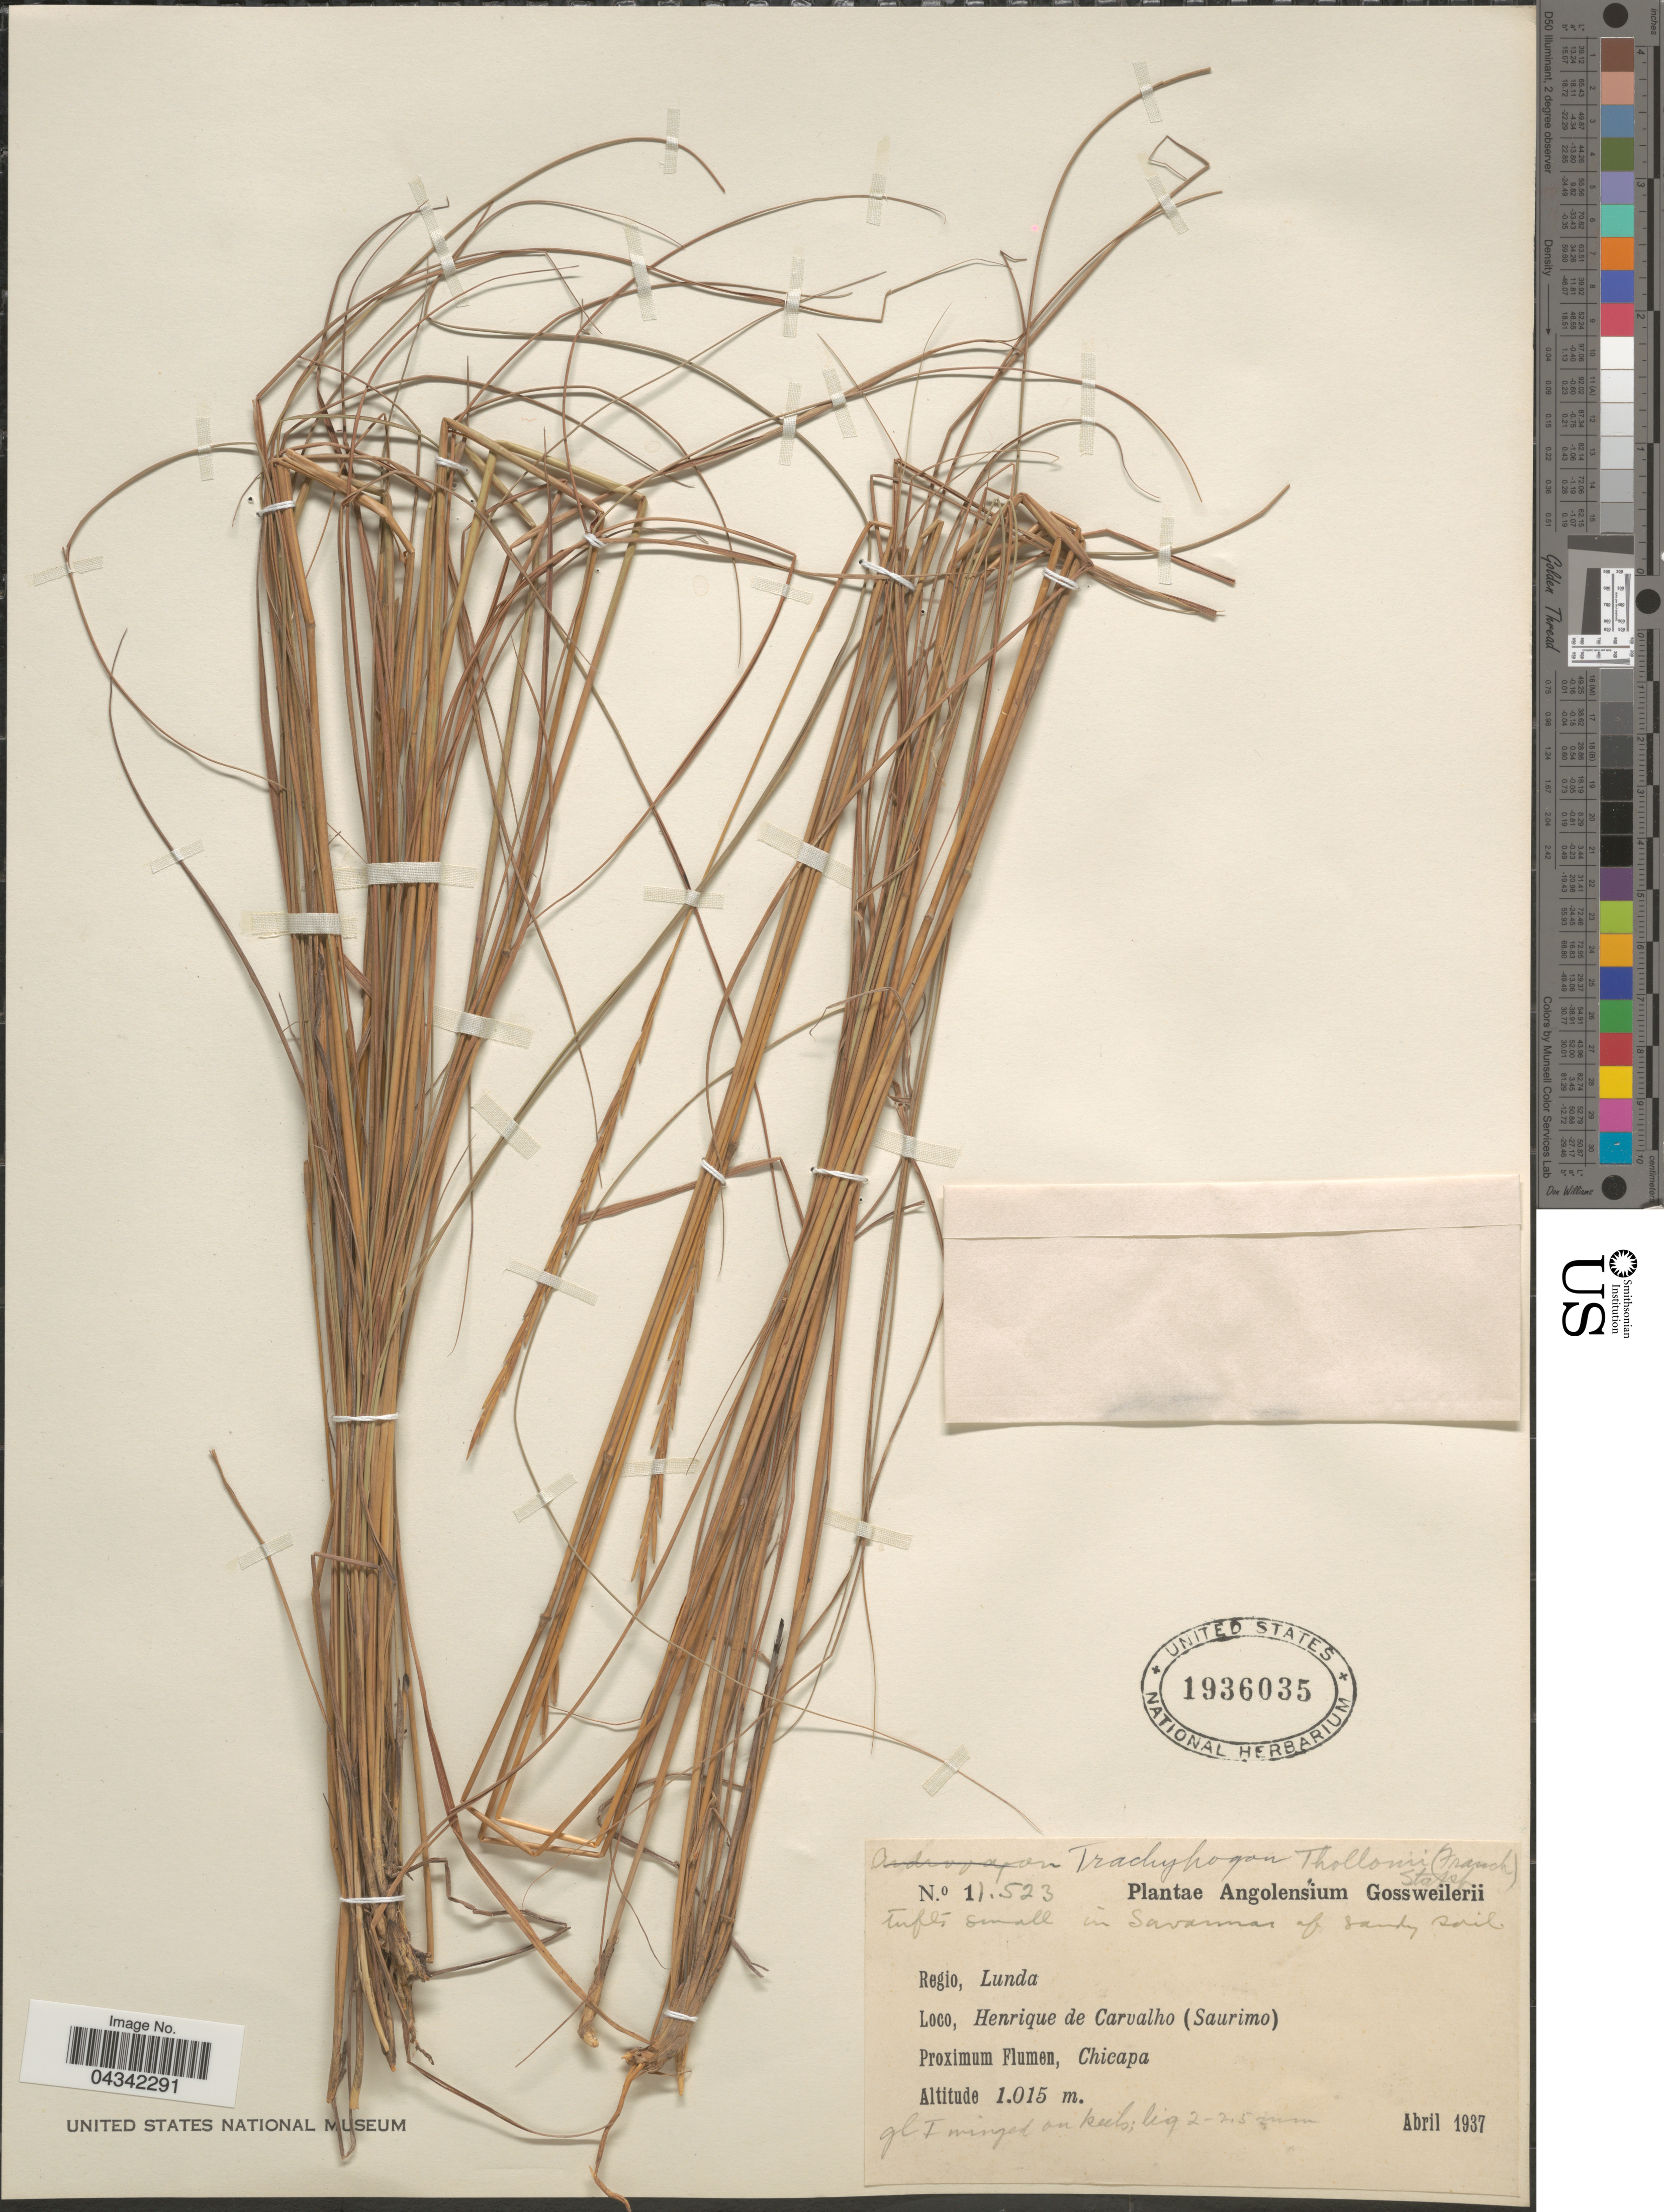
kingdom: Plantae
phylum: Tracheophyta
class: Liliopsida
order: Poales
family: Poaceae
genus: Trachypogon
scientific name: Trachypogon spicatus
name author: (L. f.) Kuntze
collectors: -. Gossweiler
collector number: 11523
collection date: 1937-04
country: Angola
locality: Angolensium. Regio, Lunda. Henrique de Carvalho (Saurimo). Proximum Flumen, Chicapa.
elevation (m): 1015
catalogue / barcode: US 1936035